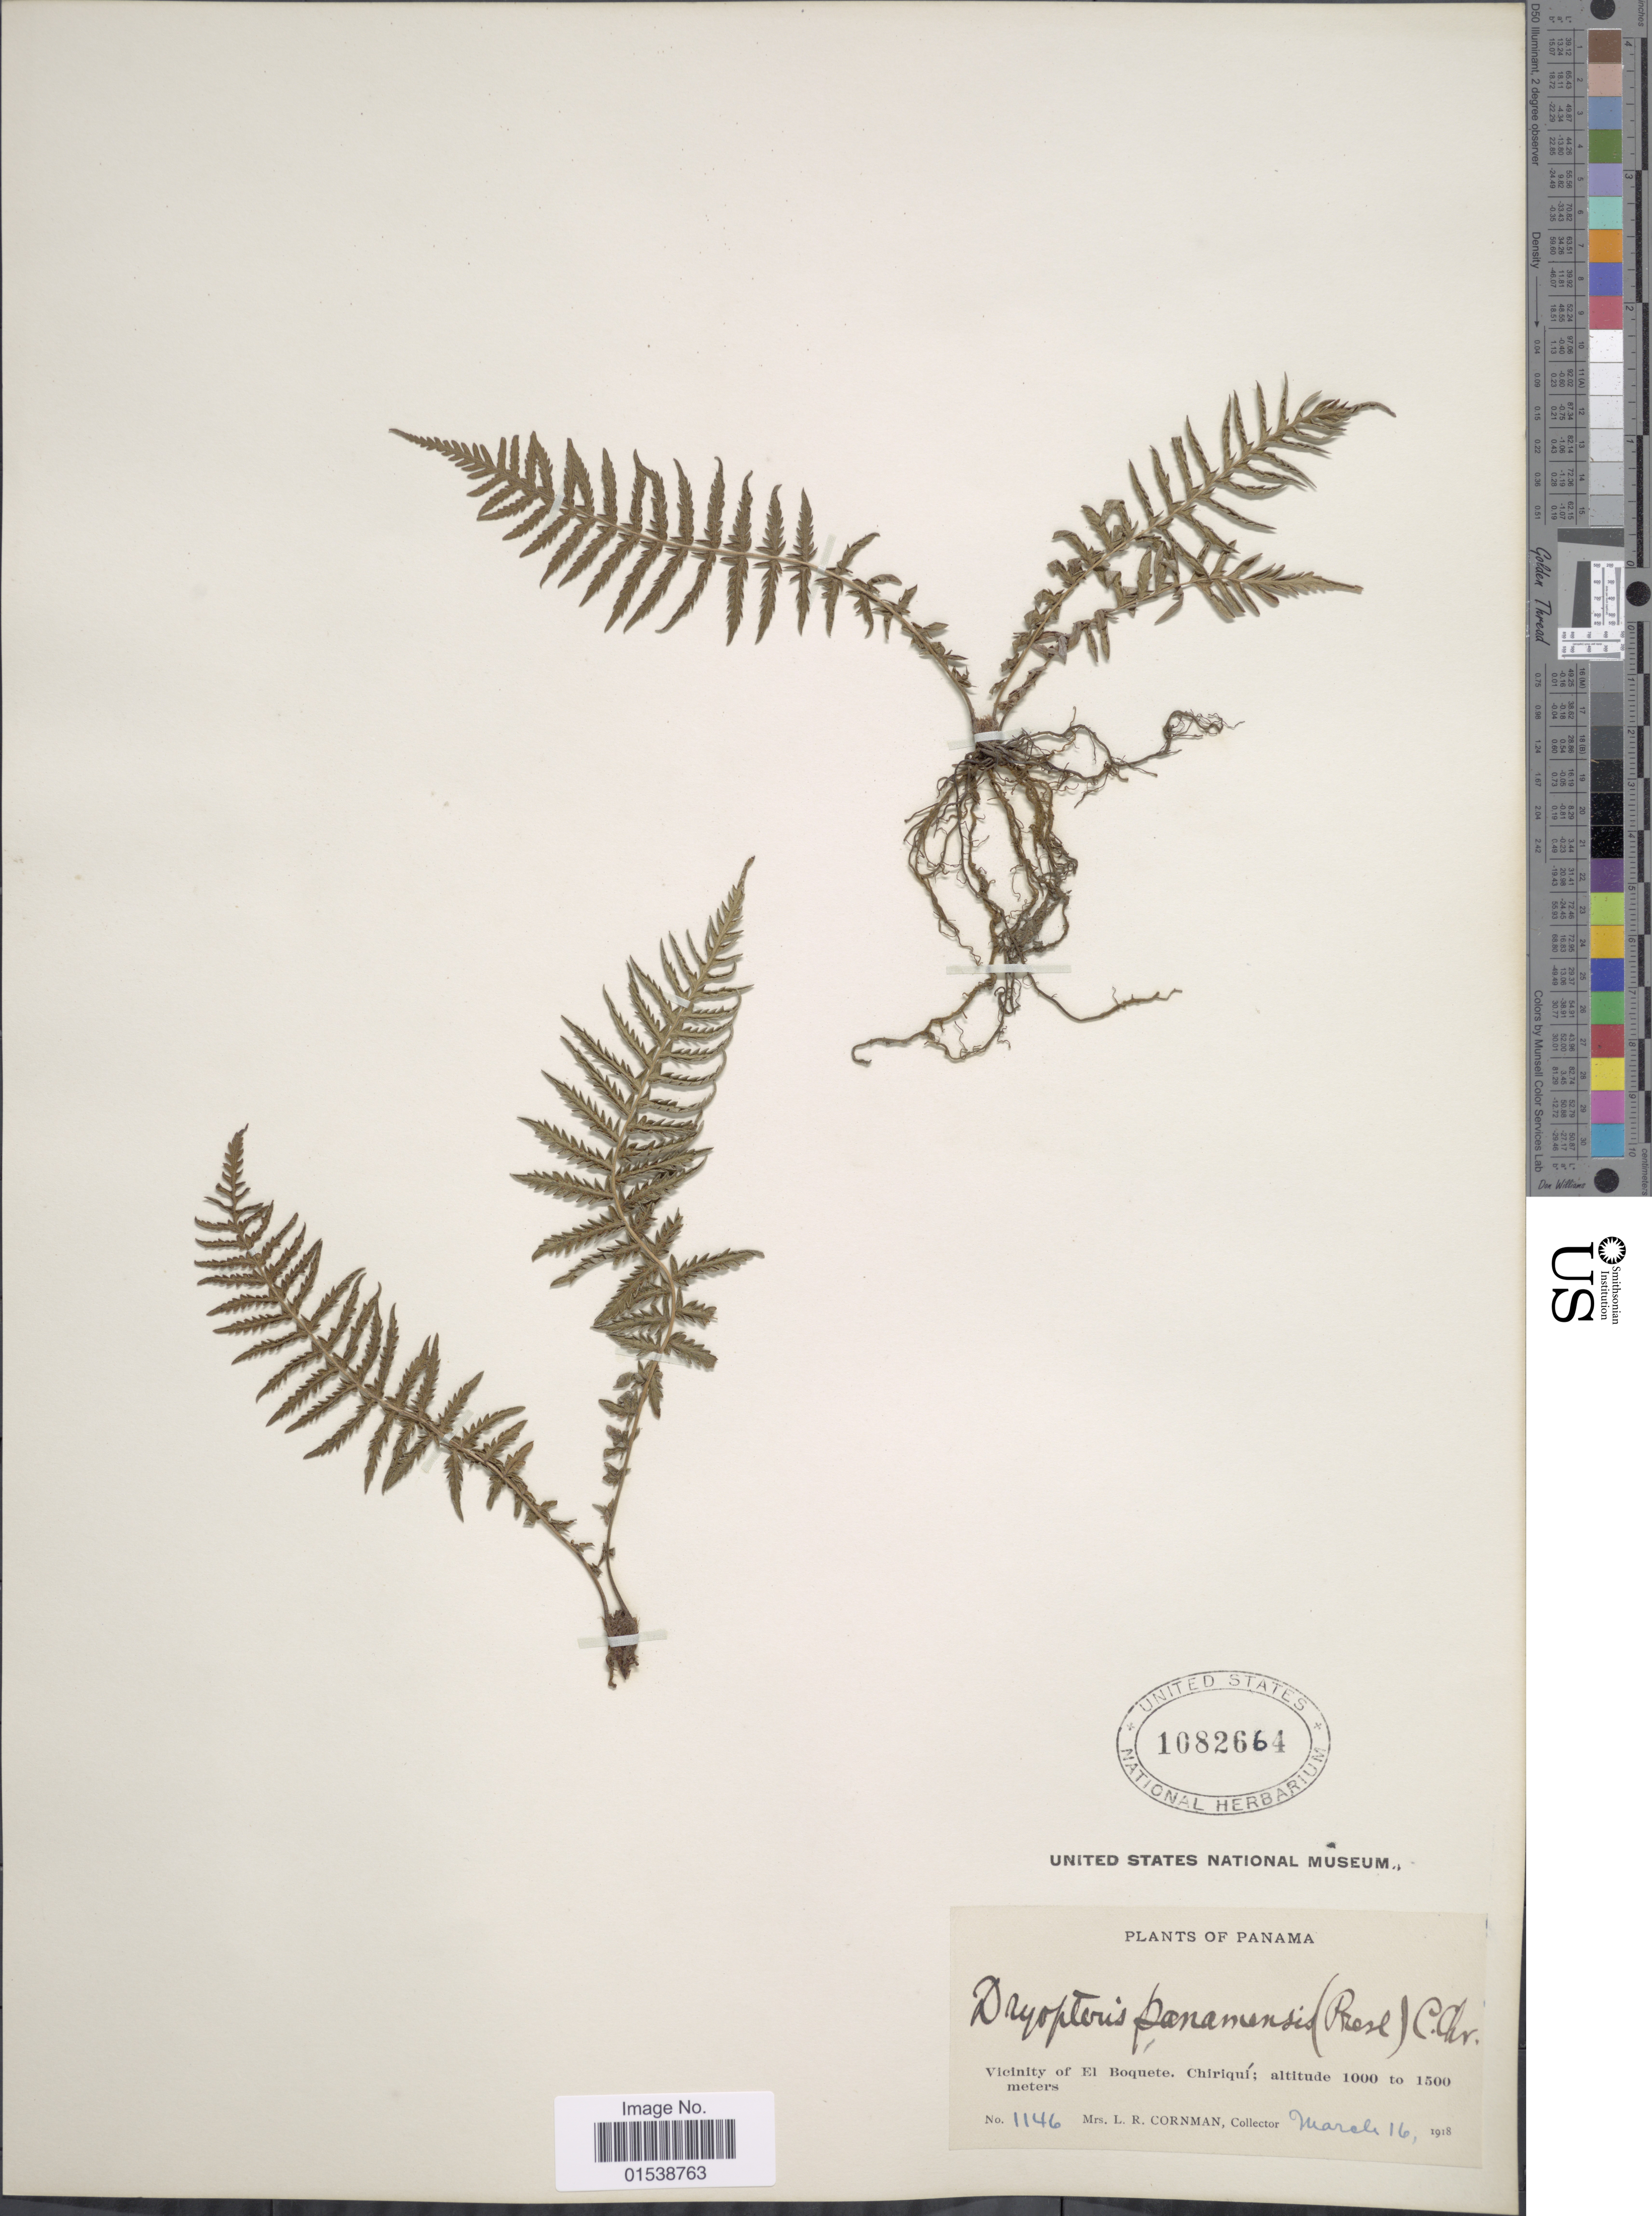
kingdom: Plantae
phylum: Tracheophyta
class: Polypodiopsida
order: Polypodiales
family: Thelypteridaceae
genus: Amauropelta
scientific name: Amauropelta resinifera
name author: (Desv.) Pic. Serm.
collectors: L. Cornman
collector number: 1146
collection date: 1918-03-16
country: Panama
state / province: Chiriqui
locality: Vicinity of El Boquete, Chiriqui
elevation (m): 1000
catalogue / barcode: US 1082664